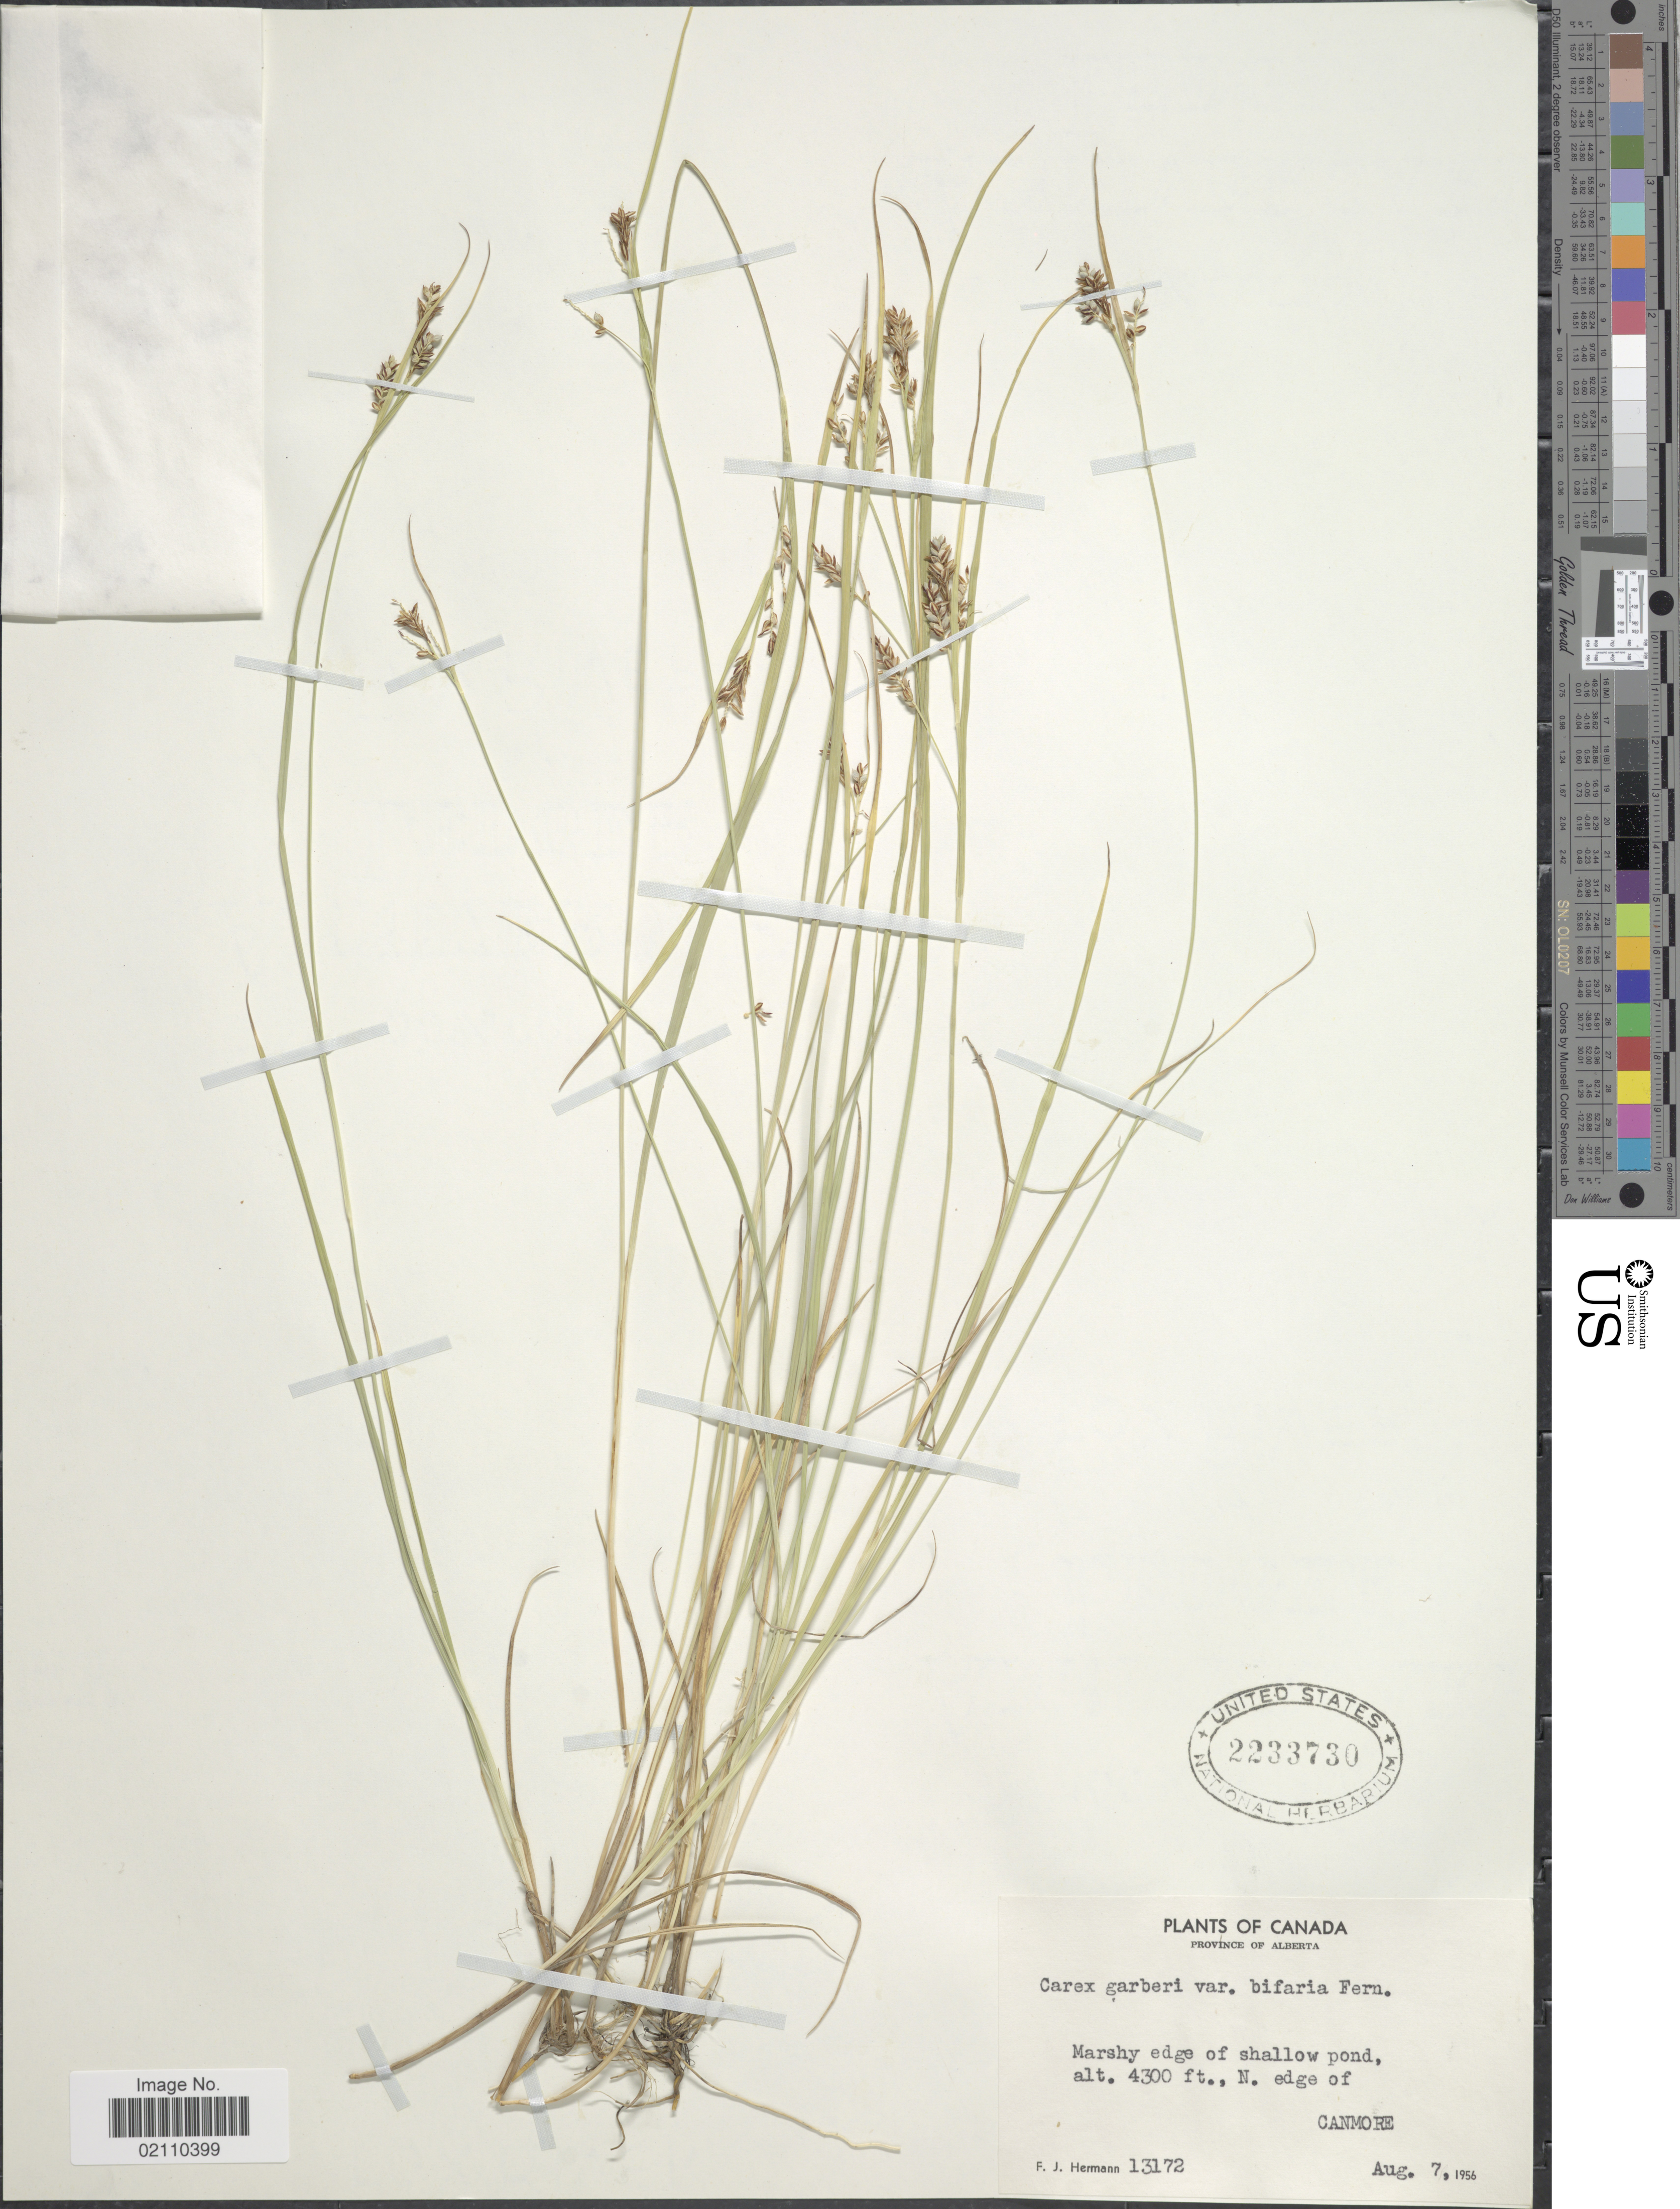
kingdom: Plantae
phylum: Tracheophyta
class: Liliopsida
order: Poales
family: Cyperaceae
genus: Carex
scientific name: Carex garberi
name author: Fernald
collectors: F. J. Hermann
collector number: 13172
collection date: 1956-08-07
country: Canada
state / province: Alberta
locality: Marshy edge of shallow pond, N. edge of Canmore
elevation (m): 1311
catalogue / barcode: US 2233730